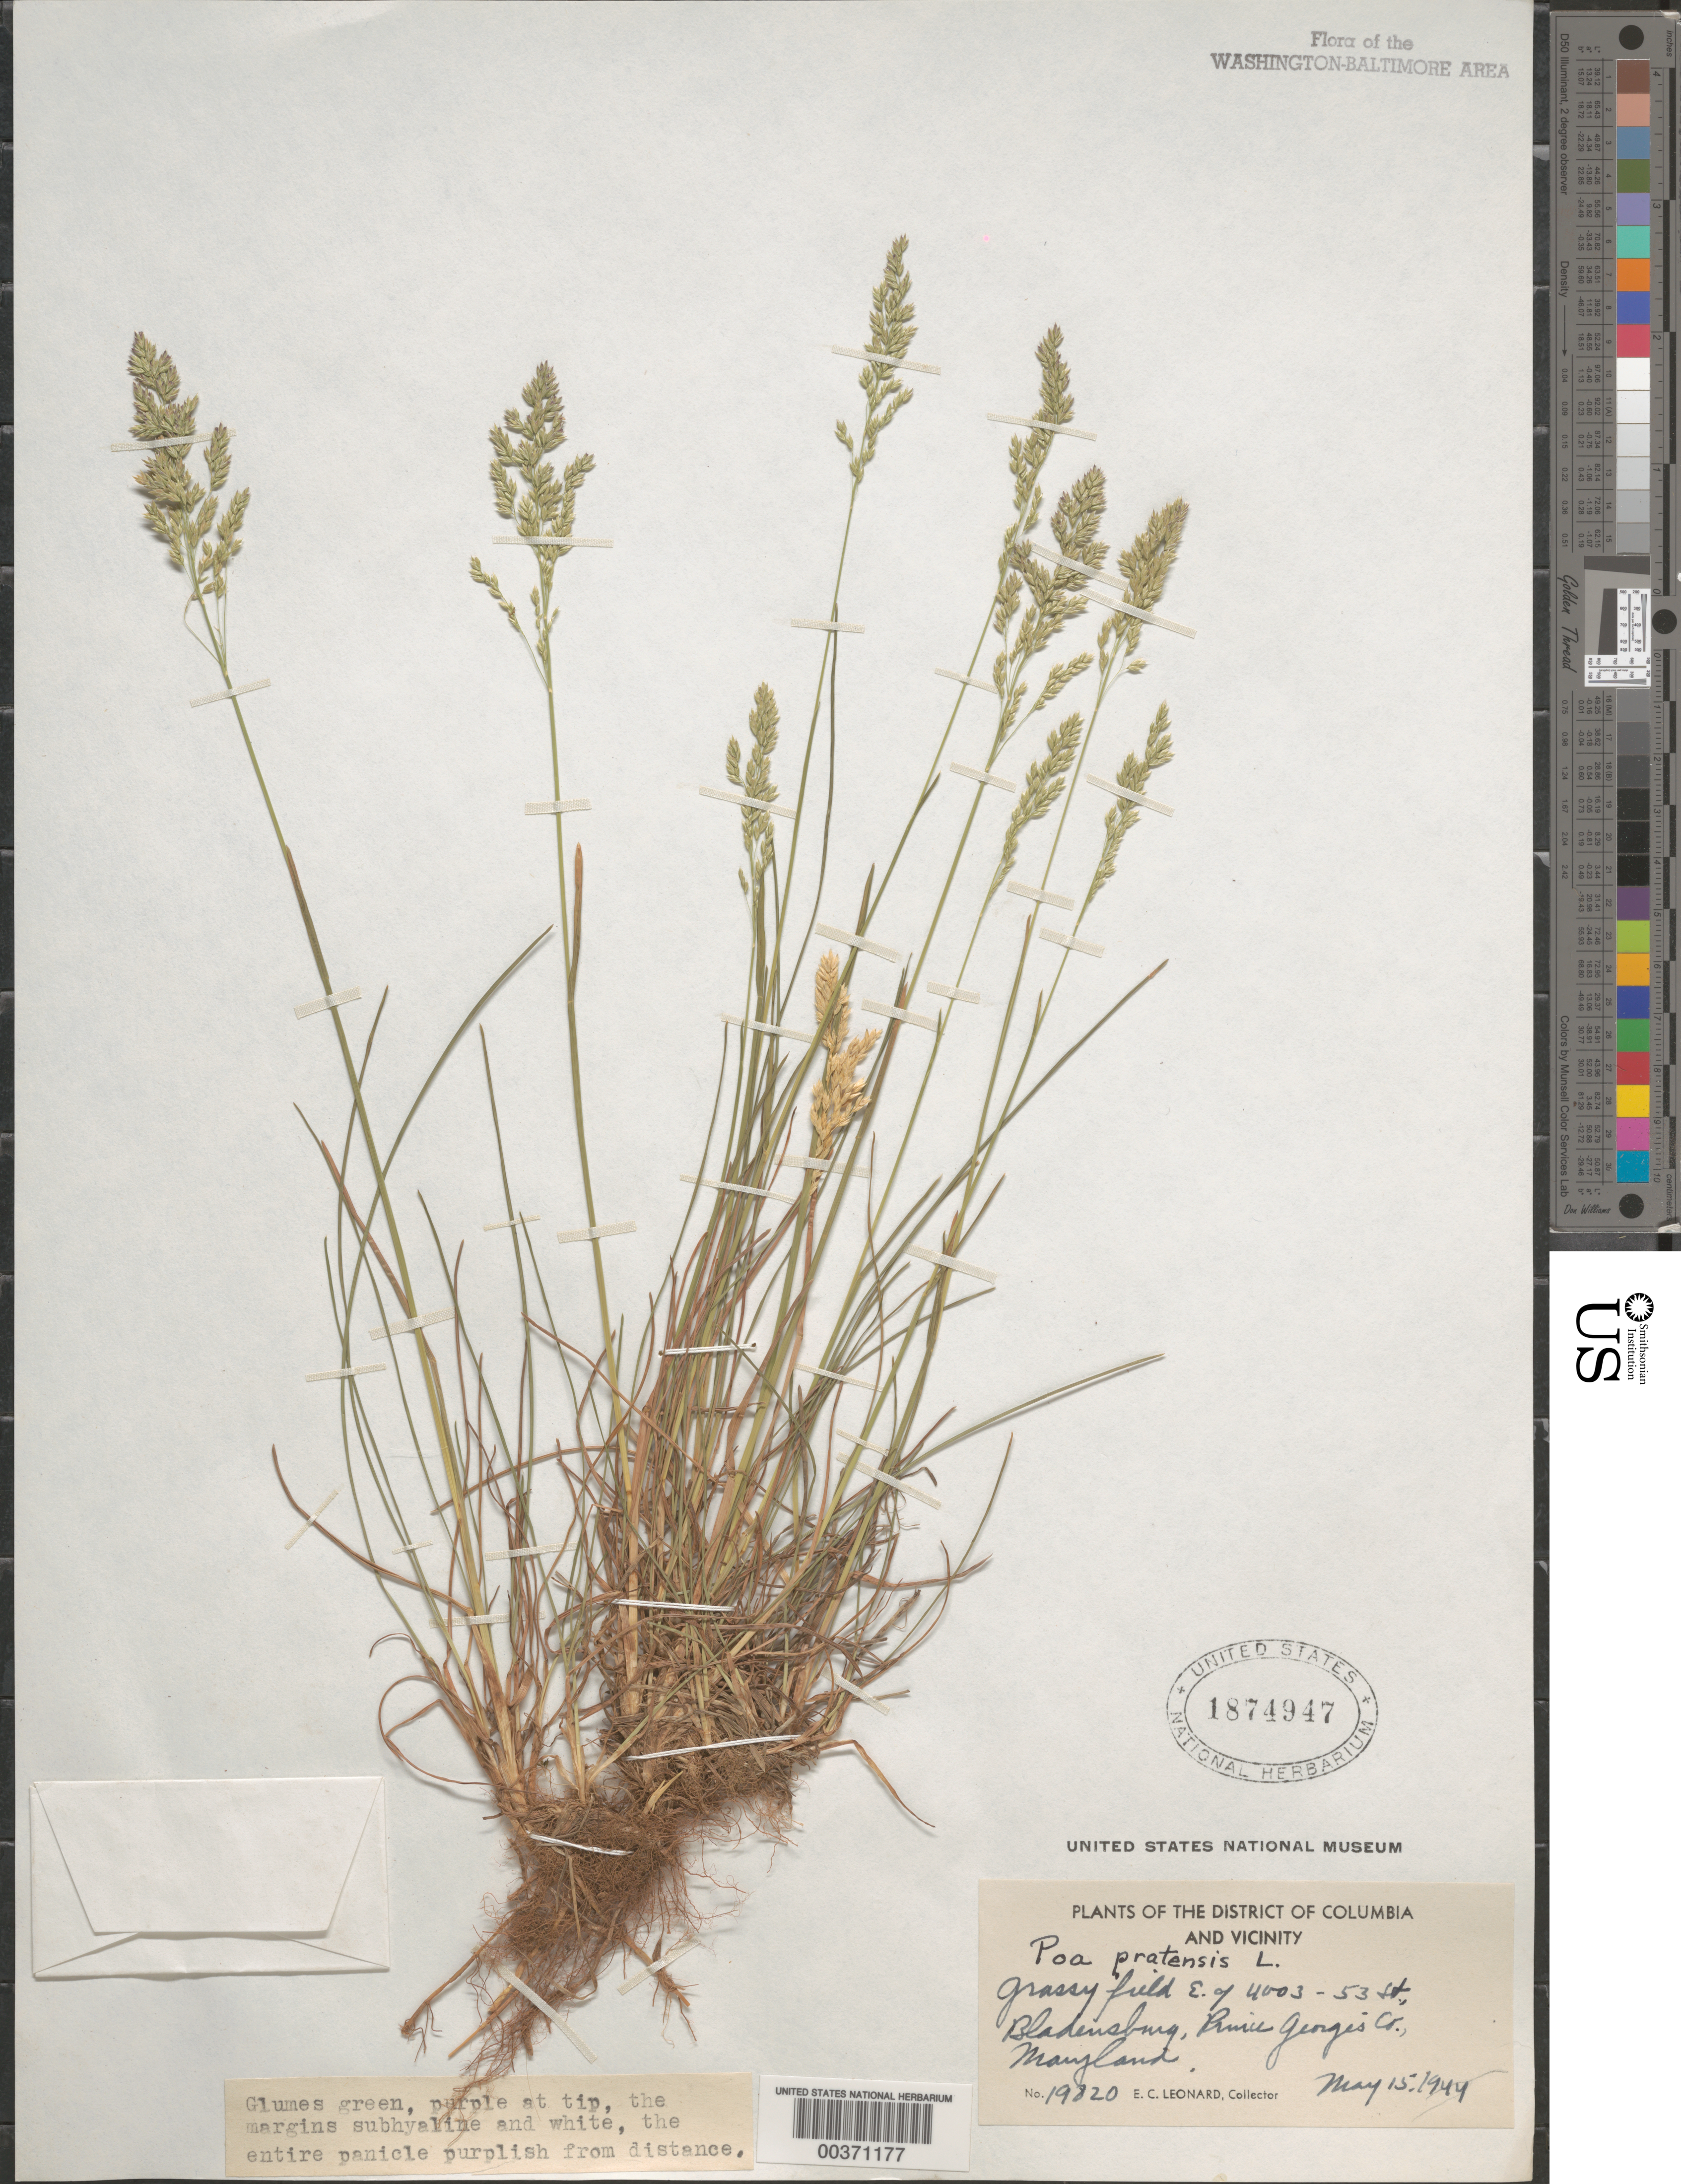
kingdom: Plantae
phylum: Tracheophyta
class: Liliopsida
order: Poales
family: Poaceae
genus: Poa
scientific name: Poa pratensis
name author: L.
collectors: E. C. Leonard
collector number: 19820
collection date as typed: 15 May 1944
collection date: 1944-05-15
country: United States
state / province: Maryland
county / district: Prince George's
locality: Bladensburg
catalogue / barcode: US 1874947